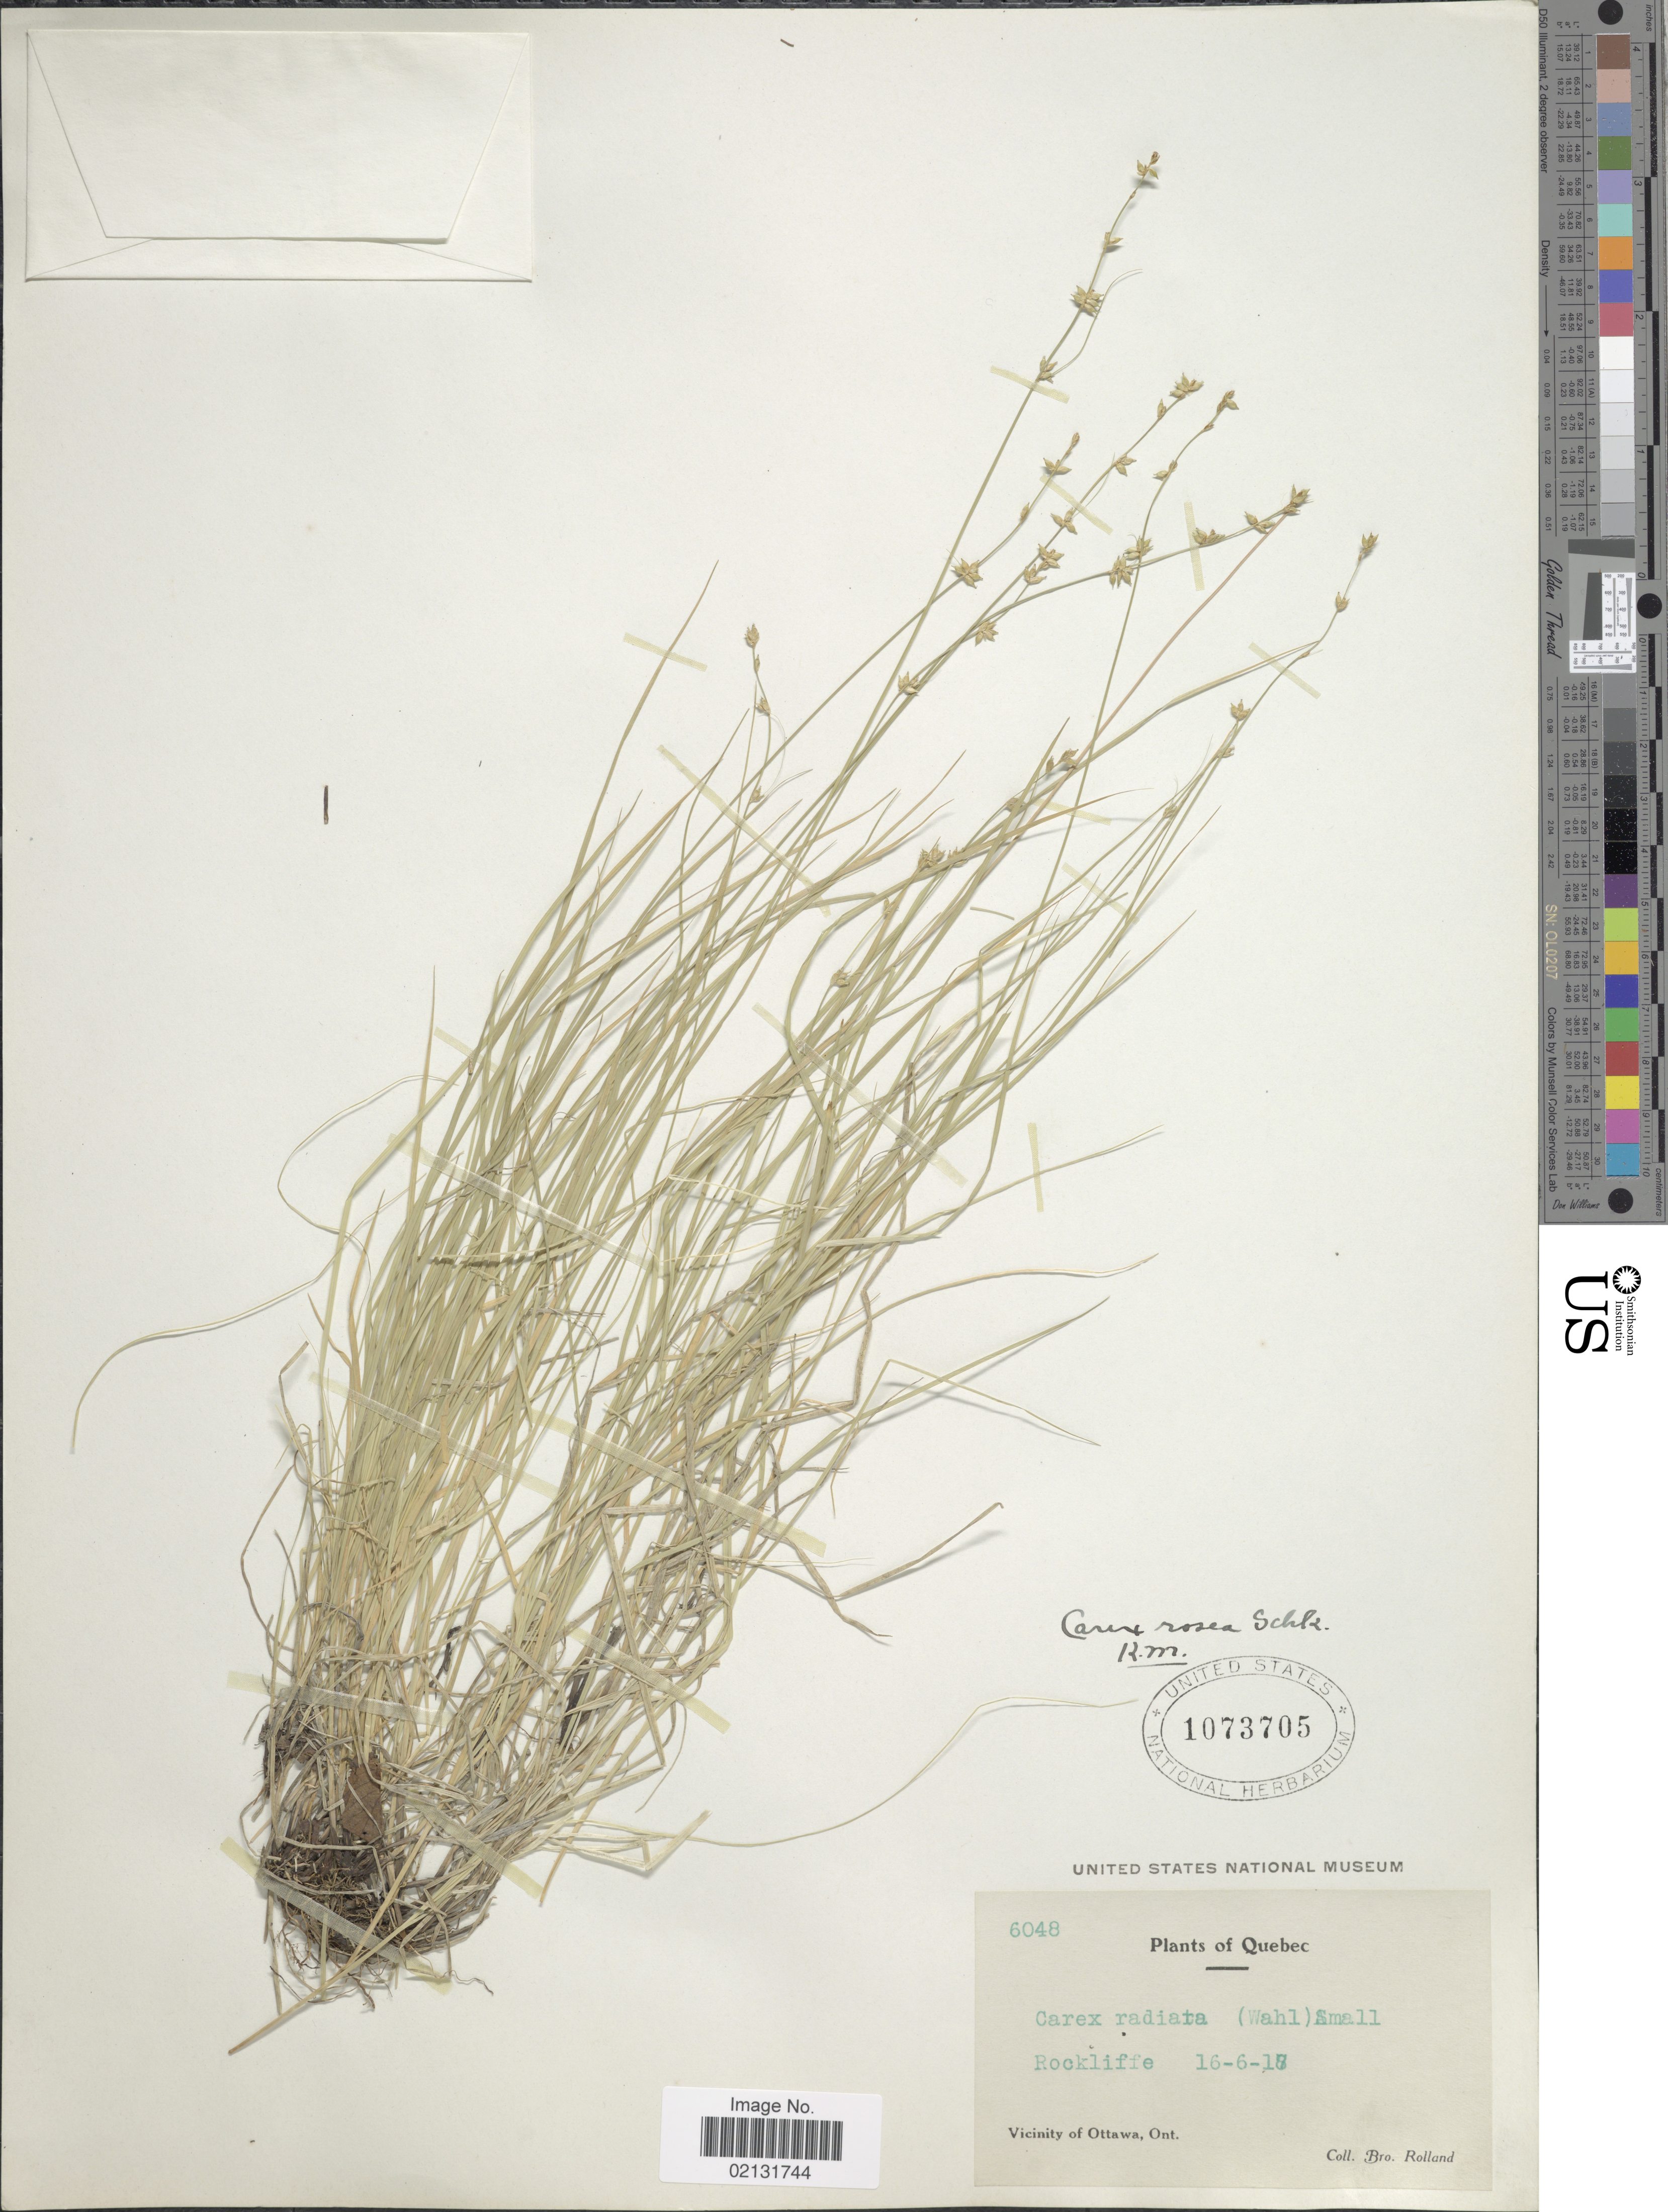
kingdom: Plantae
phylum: Tracheophyta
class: Liliopsida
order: Poales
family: Cyperaceae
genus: Carex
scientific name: Carex rosea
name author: Willd.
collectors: B. Rolland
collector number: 6048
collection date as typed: Transcribed d/m/y: 16/6/17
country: Canada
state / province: Ontario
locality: Rockliffe, Vicinity of Ottawa.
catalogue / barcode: US 1073705